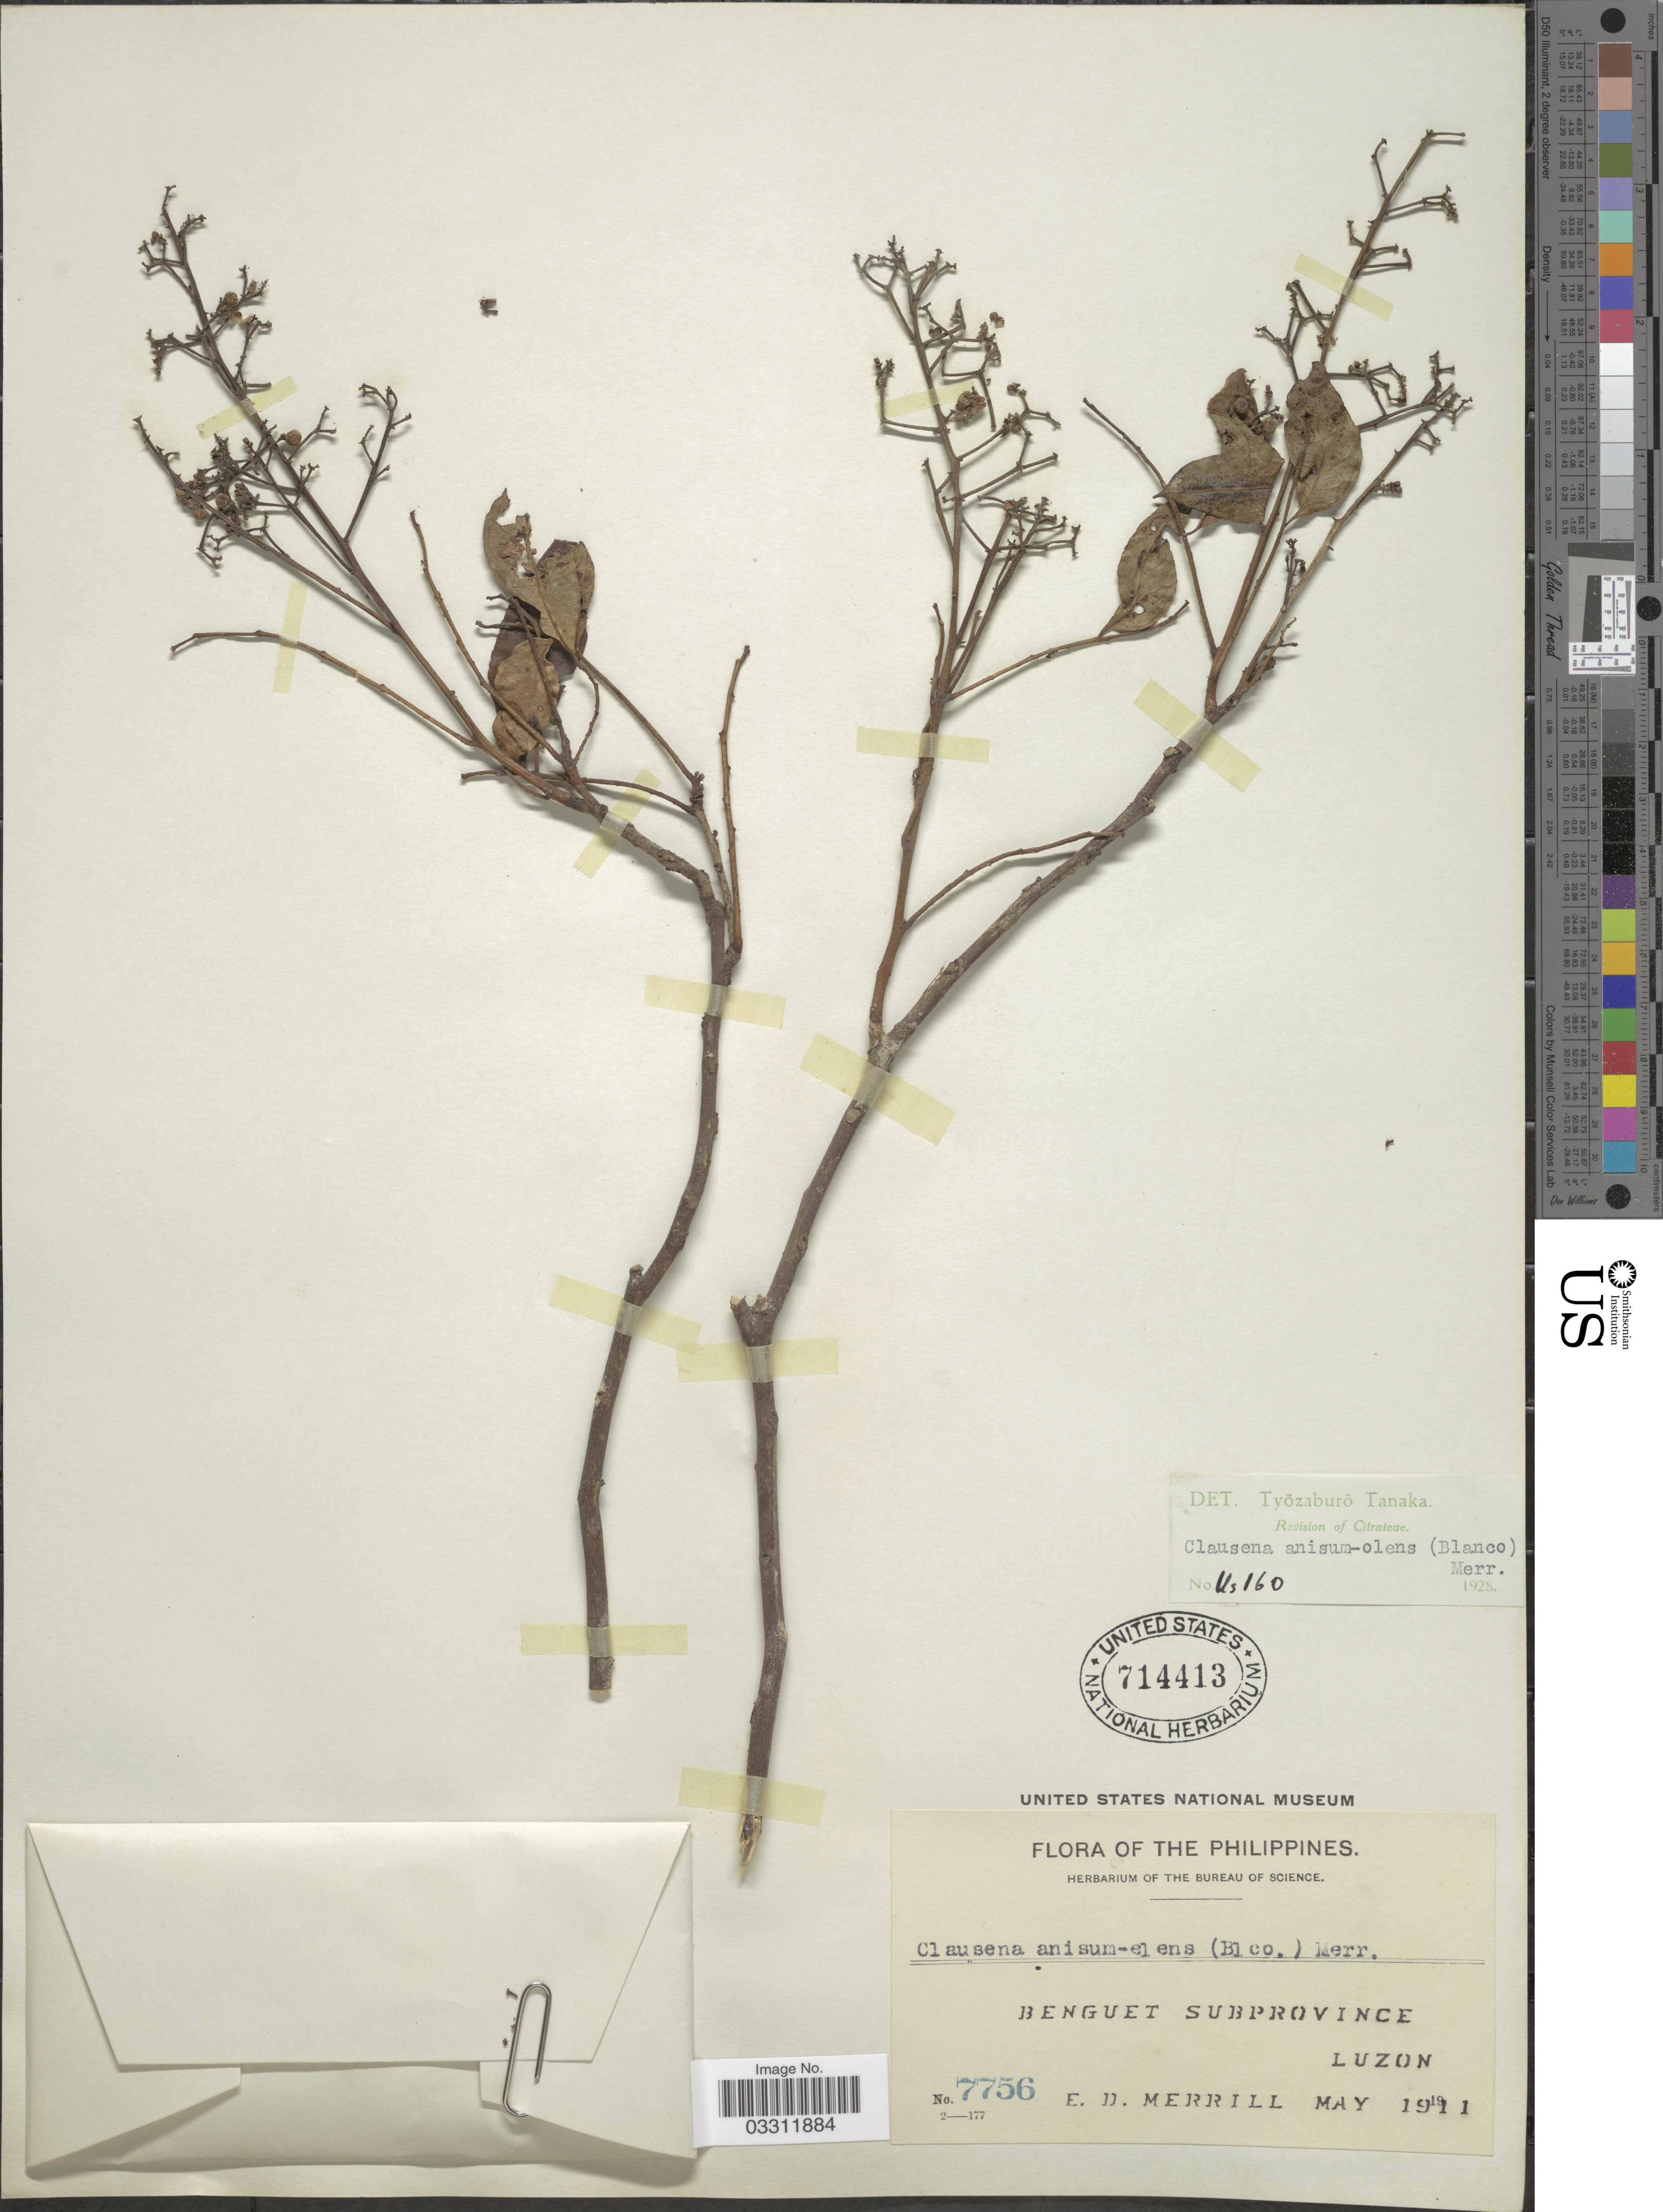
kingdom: Plantae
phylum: Tracheophyta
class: Magnoliopsida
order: Sapindales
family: Rutaceae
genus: Clausena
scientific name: Clausena anisum-olens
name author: (Blume) Merr.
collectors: E. D. Merrill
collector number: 7756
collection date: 1911-05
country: Philippines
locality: Benguet Subprovince. Luzon.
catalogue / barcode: US 714413